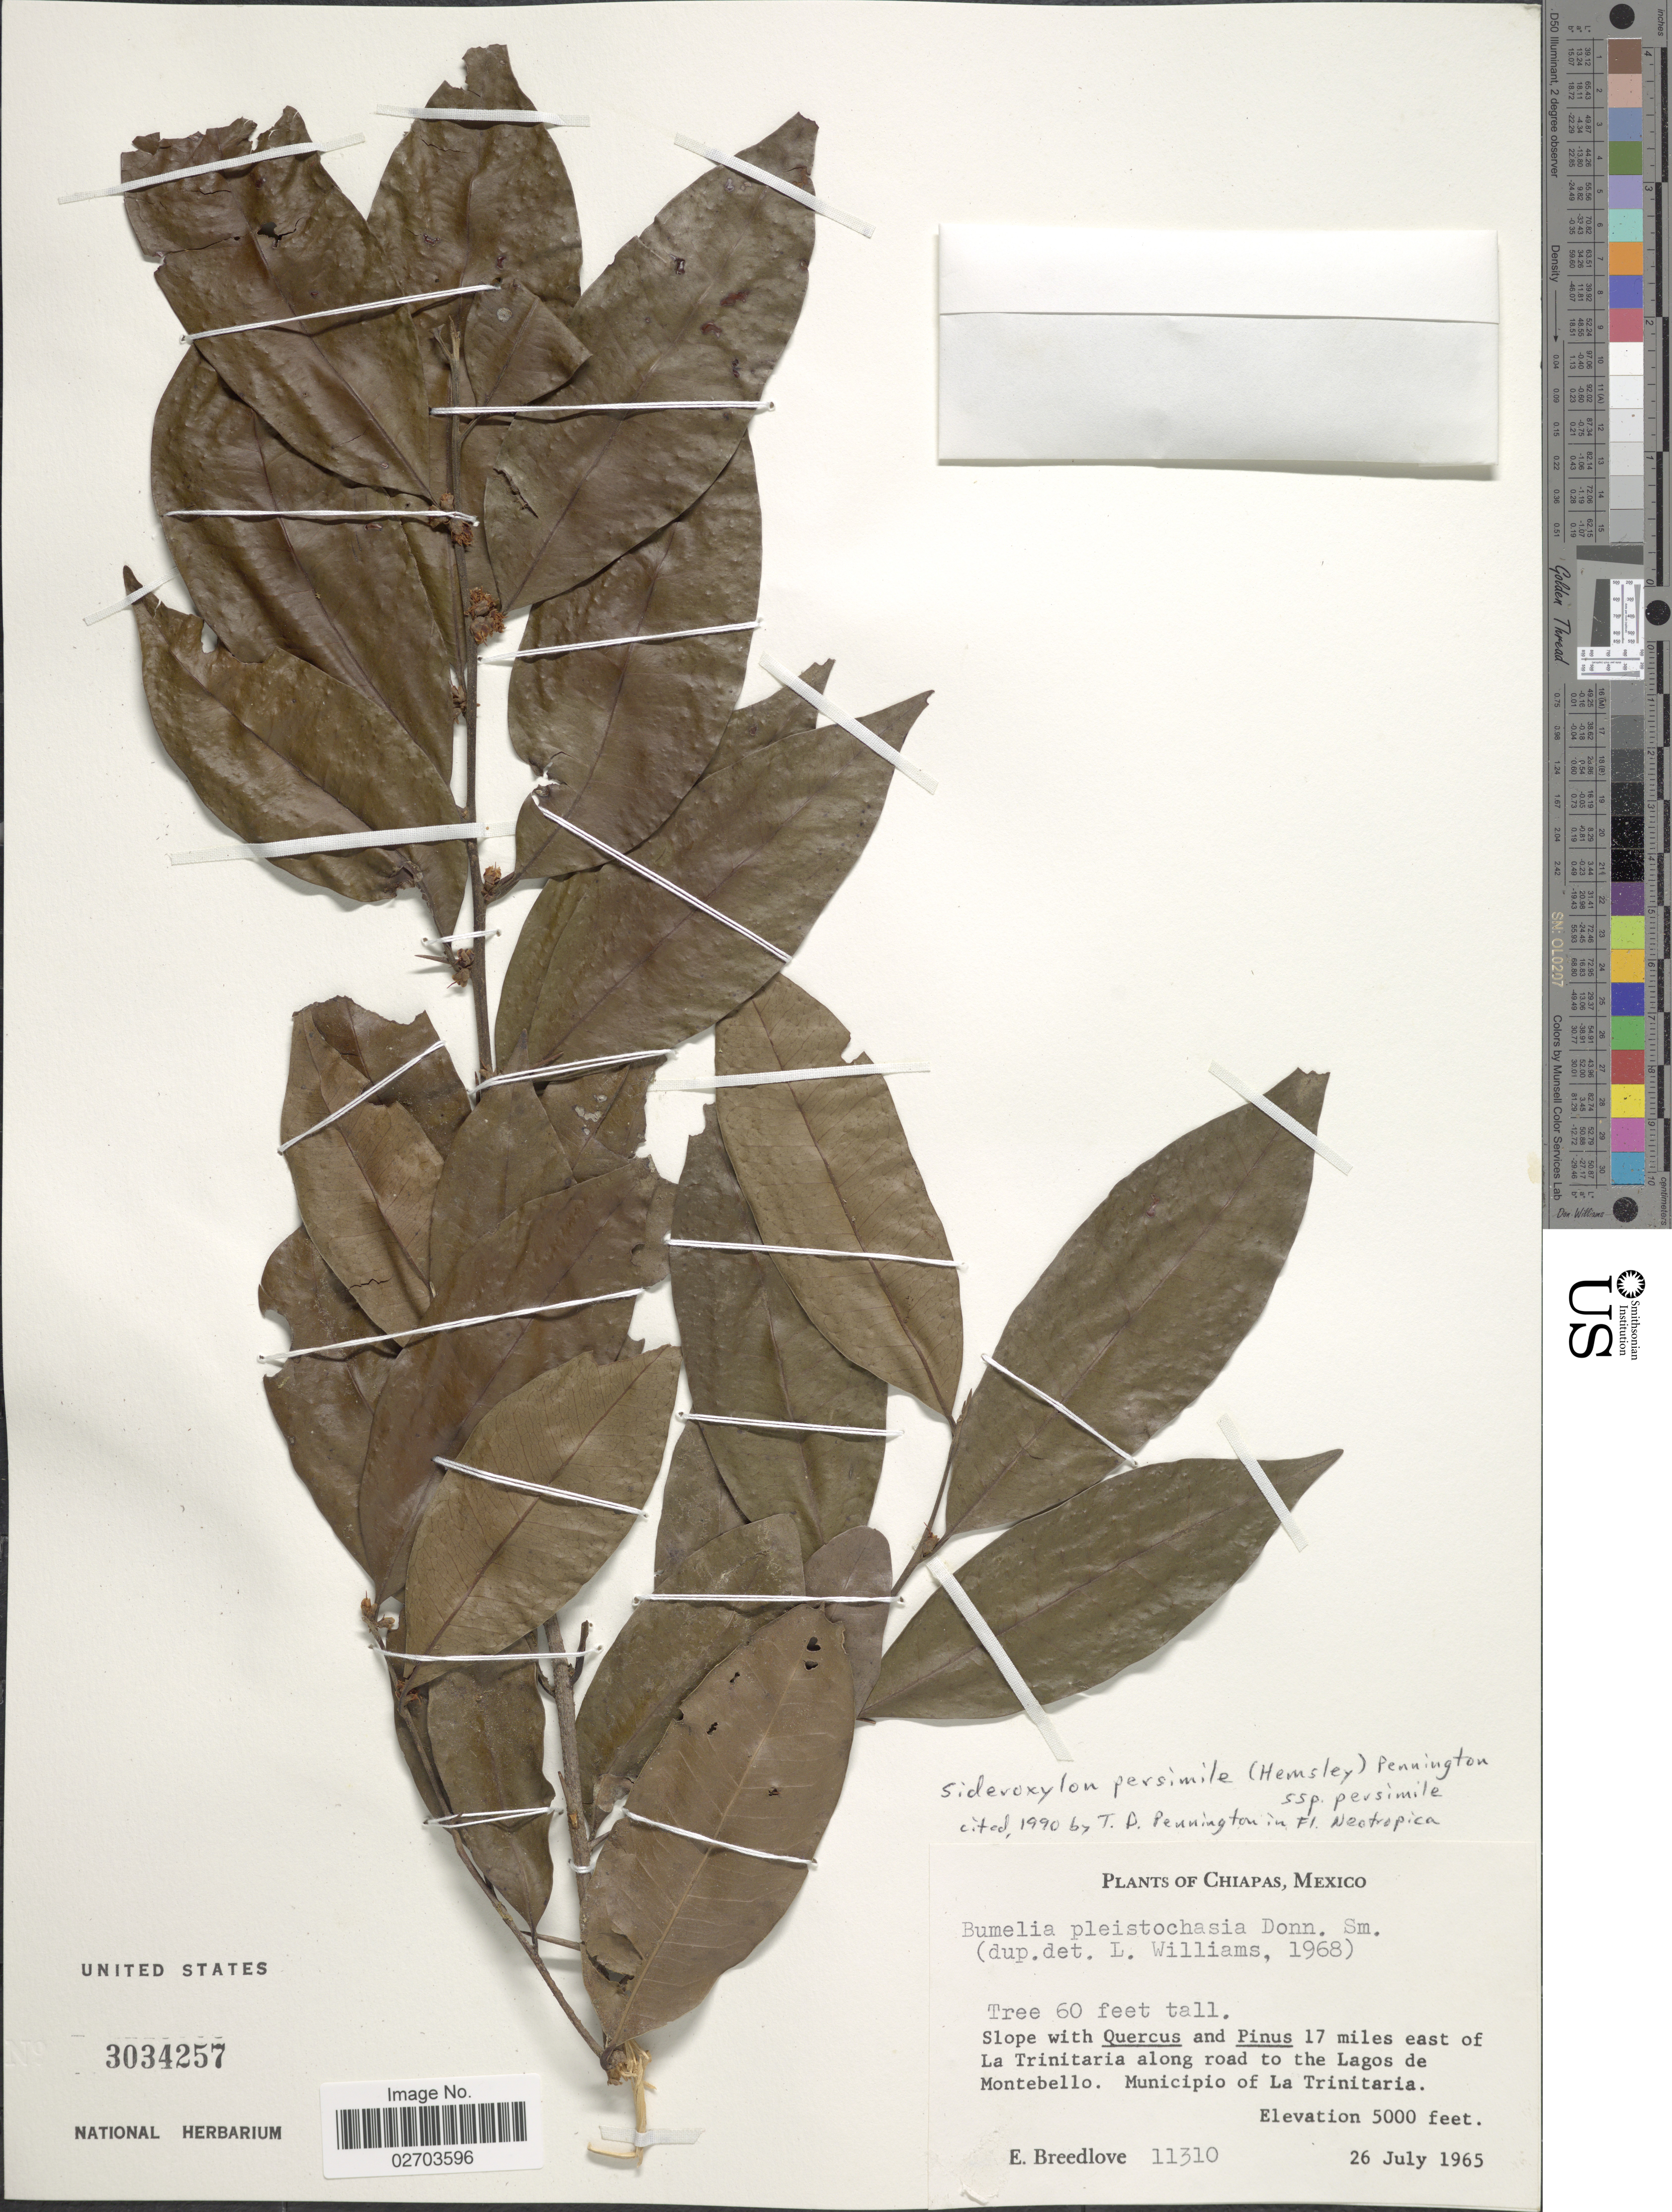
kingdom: Plantae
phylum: Tracheophyta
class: Magnoliopsida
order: Ericales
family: Sapotaceae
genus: Sideroxylon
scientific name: Sideroxylon persimile subsp. persimile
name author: (Hemsl.) T.D. Penn.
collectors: D. E. Breedlove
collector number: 11310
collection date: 1965-07-26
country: Mexico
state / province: Chiapas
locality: Slope 17 miles east of La Trinitaria along road to the Lagos de Montebello, Municipio of La Trinitaria.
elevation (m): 1524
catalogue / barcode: US 3034257